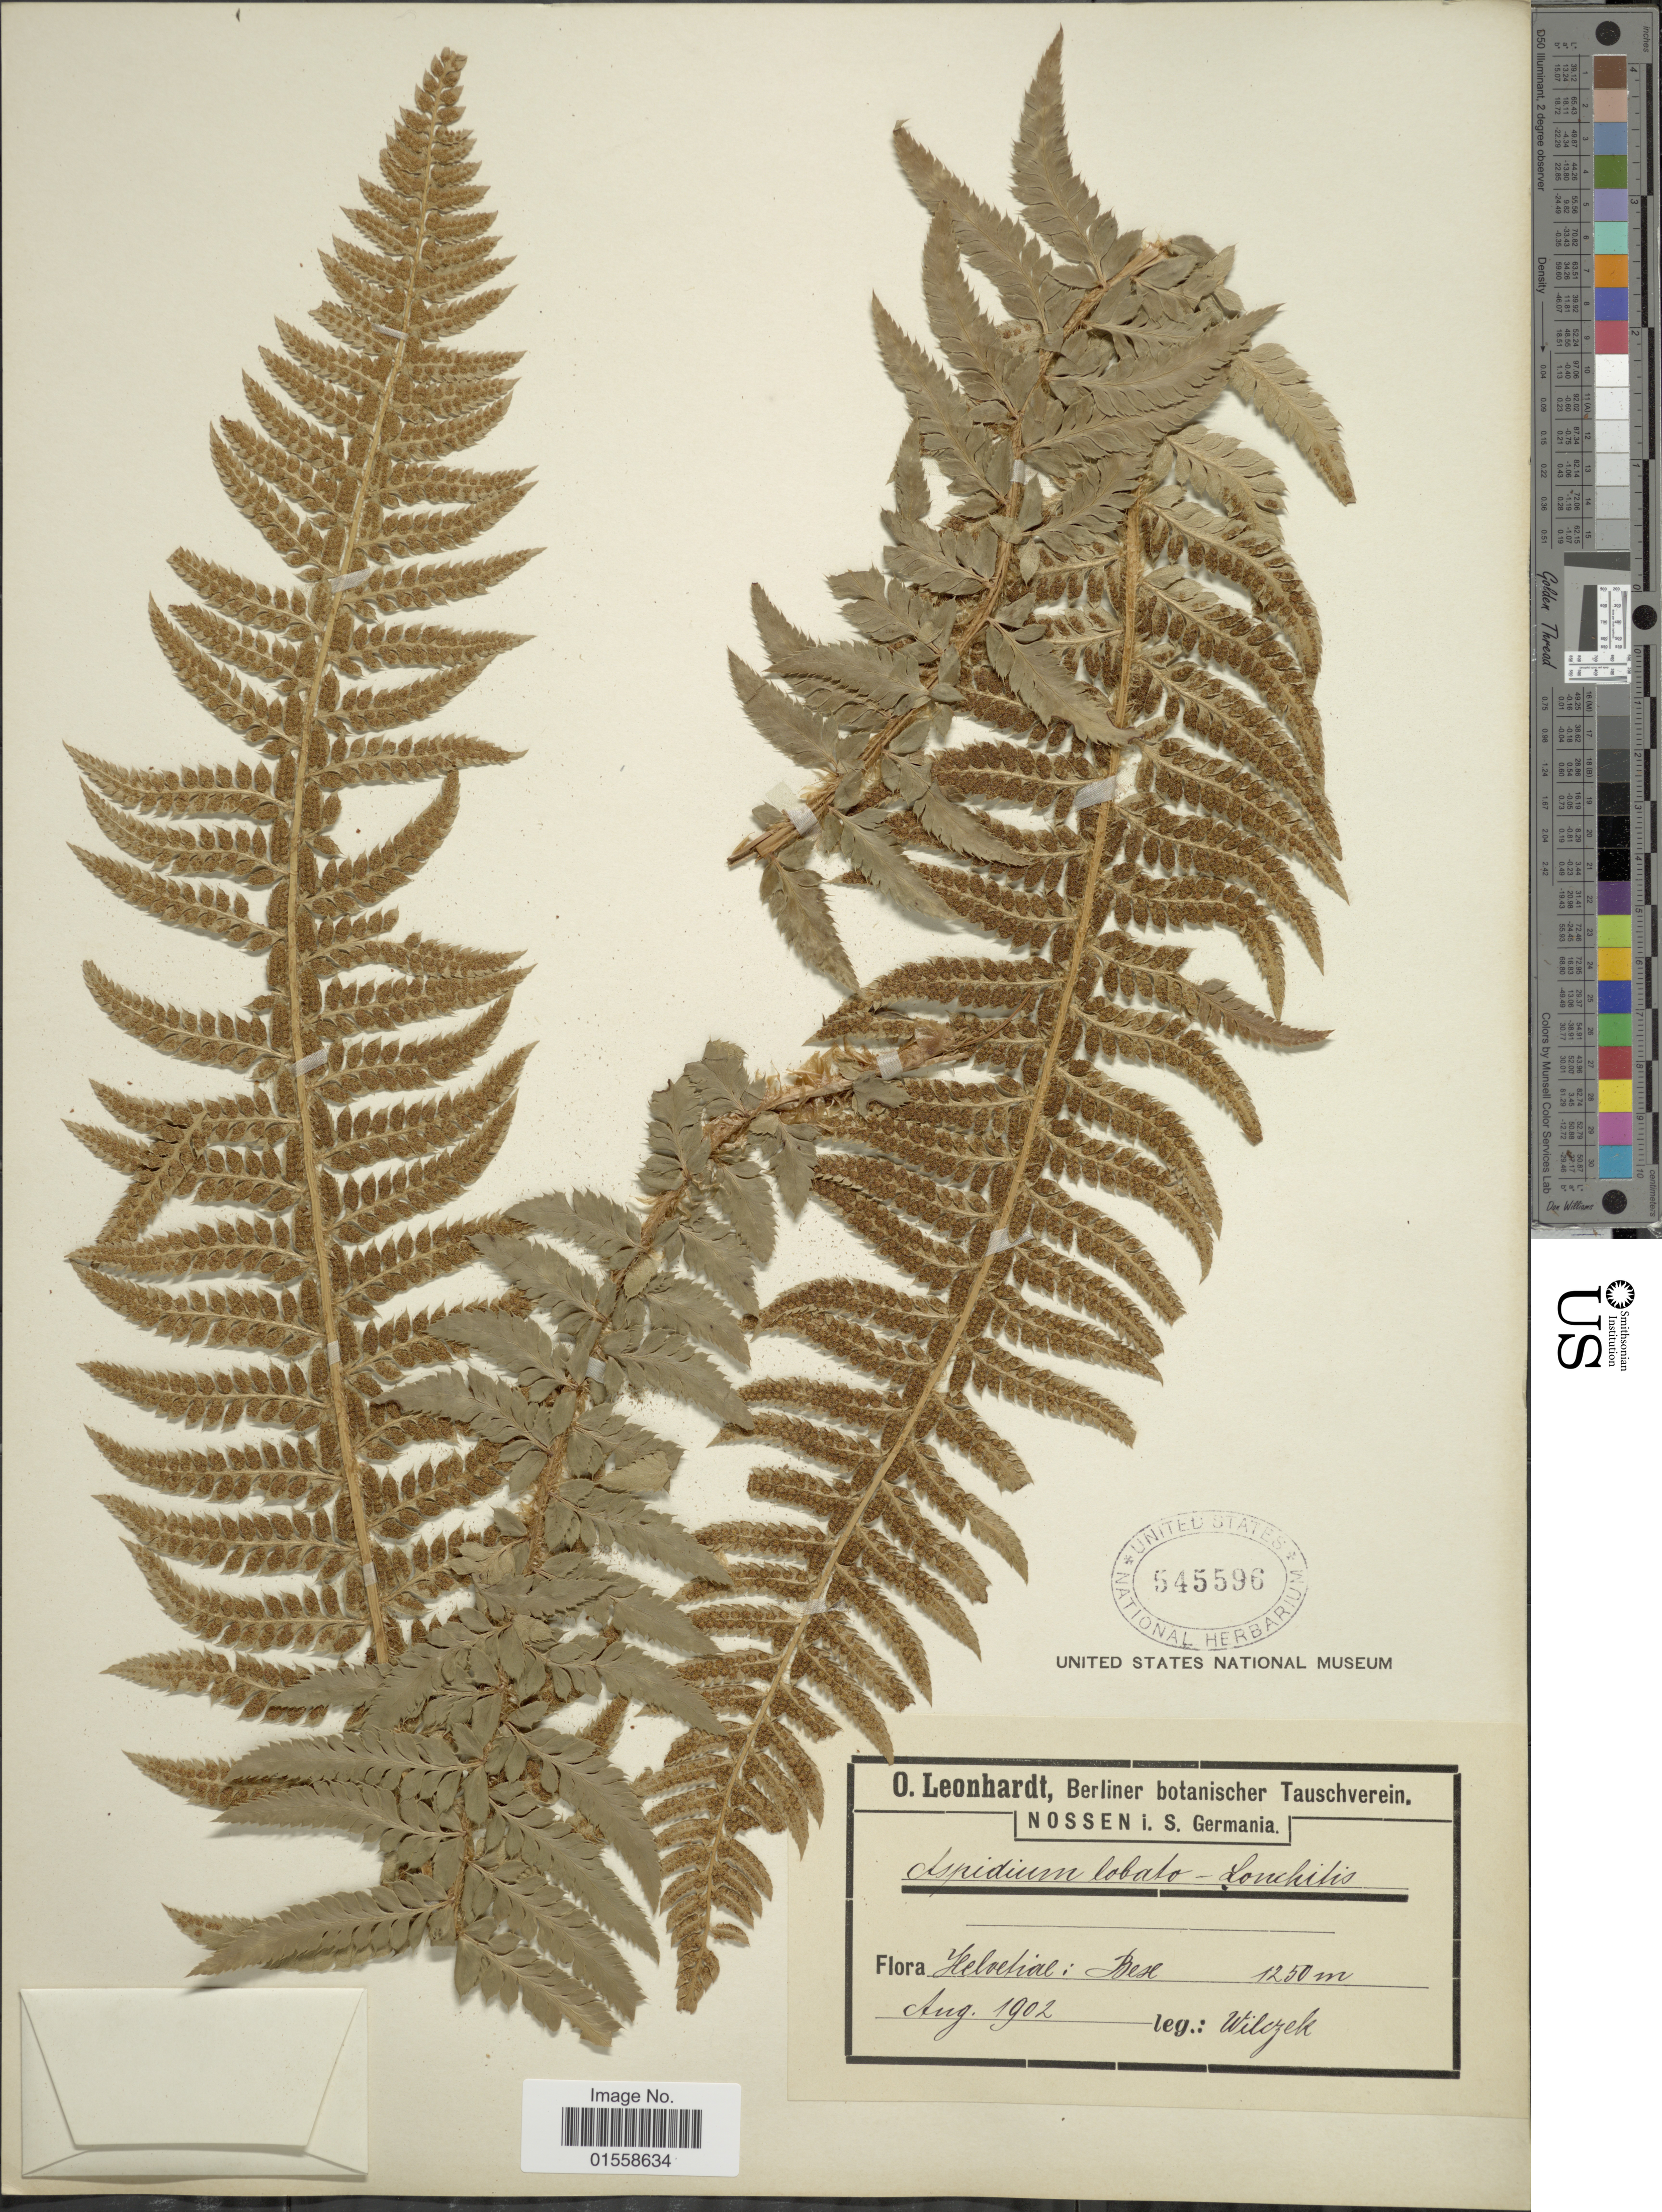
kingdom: Plantae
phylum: Tracheophyta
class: Polypodiopsida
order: Polypodiales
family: Dryopteridaceae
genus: Polystichum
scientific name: Polystichum x illyricum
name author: Hahne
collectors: Wilczek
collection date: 1902-08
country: Switzerland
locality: Helevtiae: Bese.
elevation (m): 1250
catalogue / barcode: US 545596